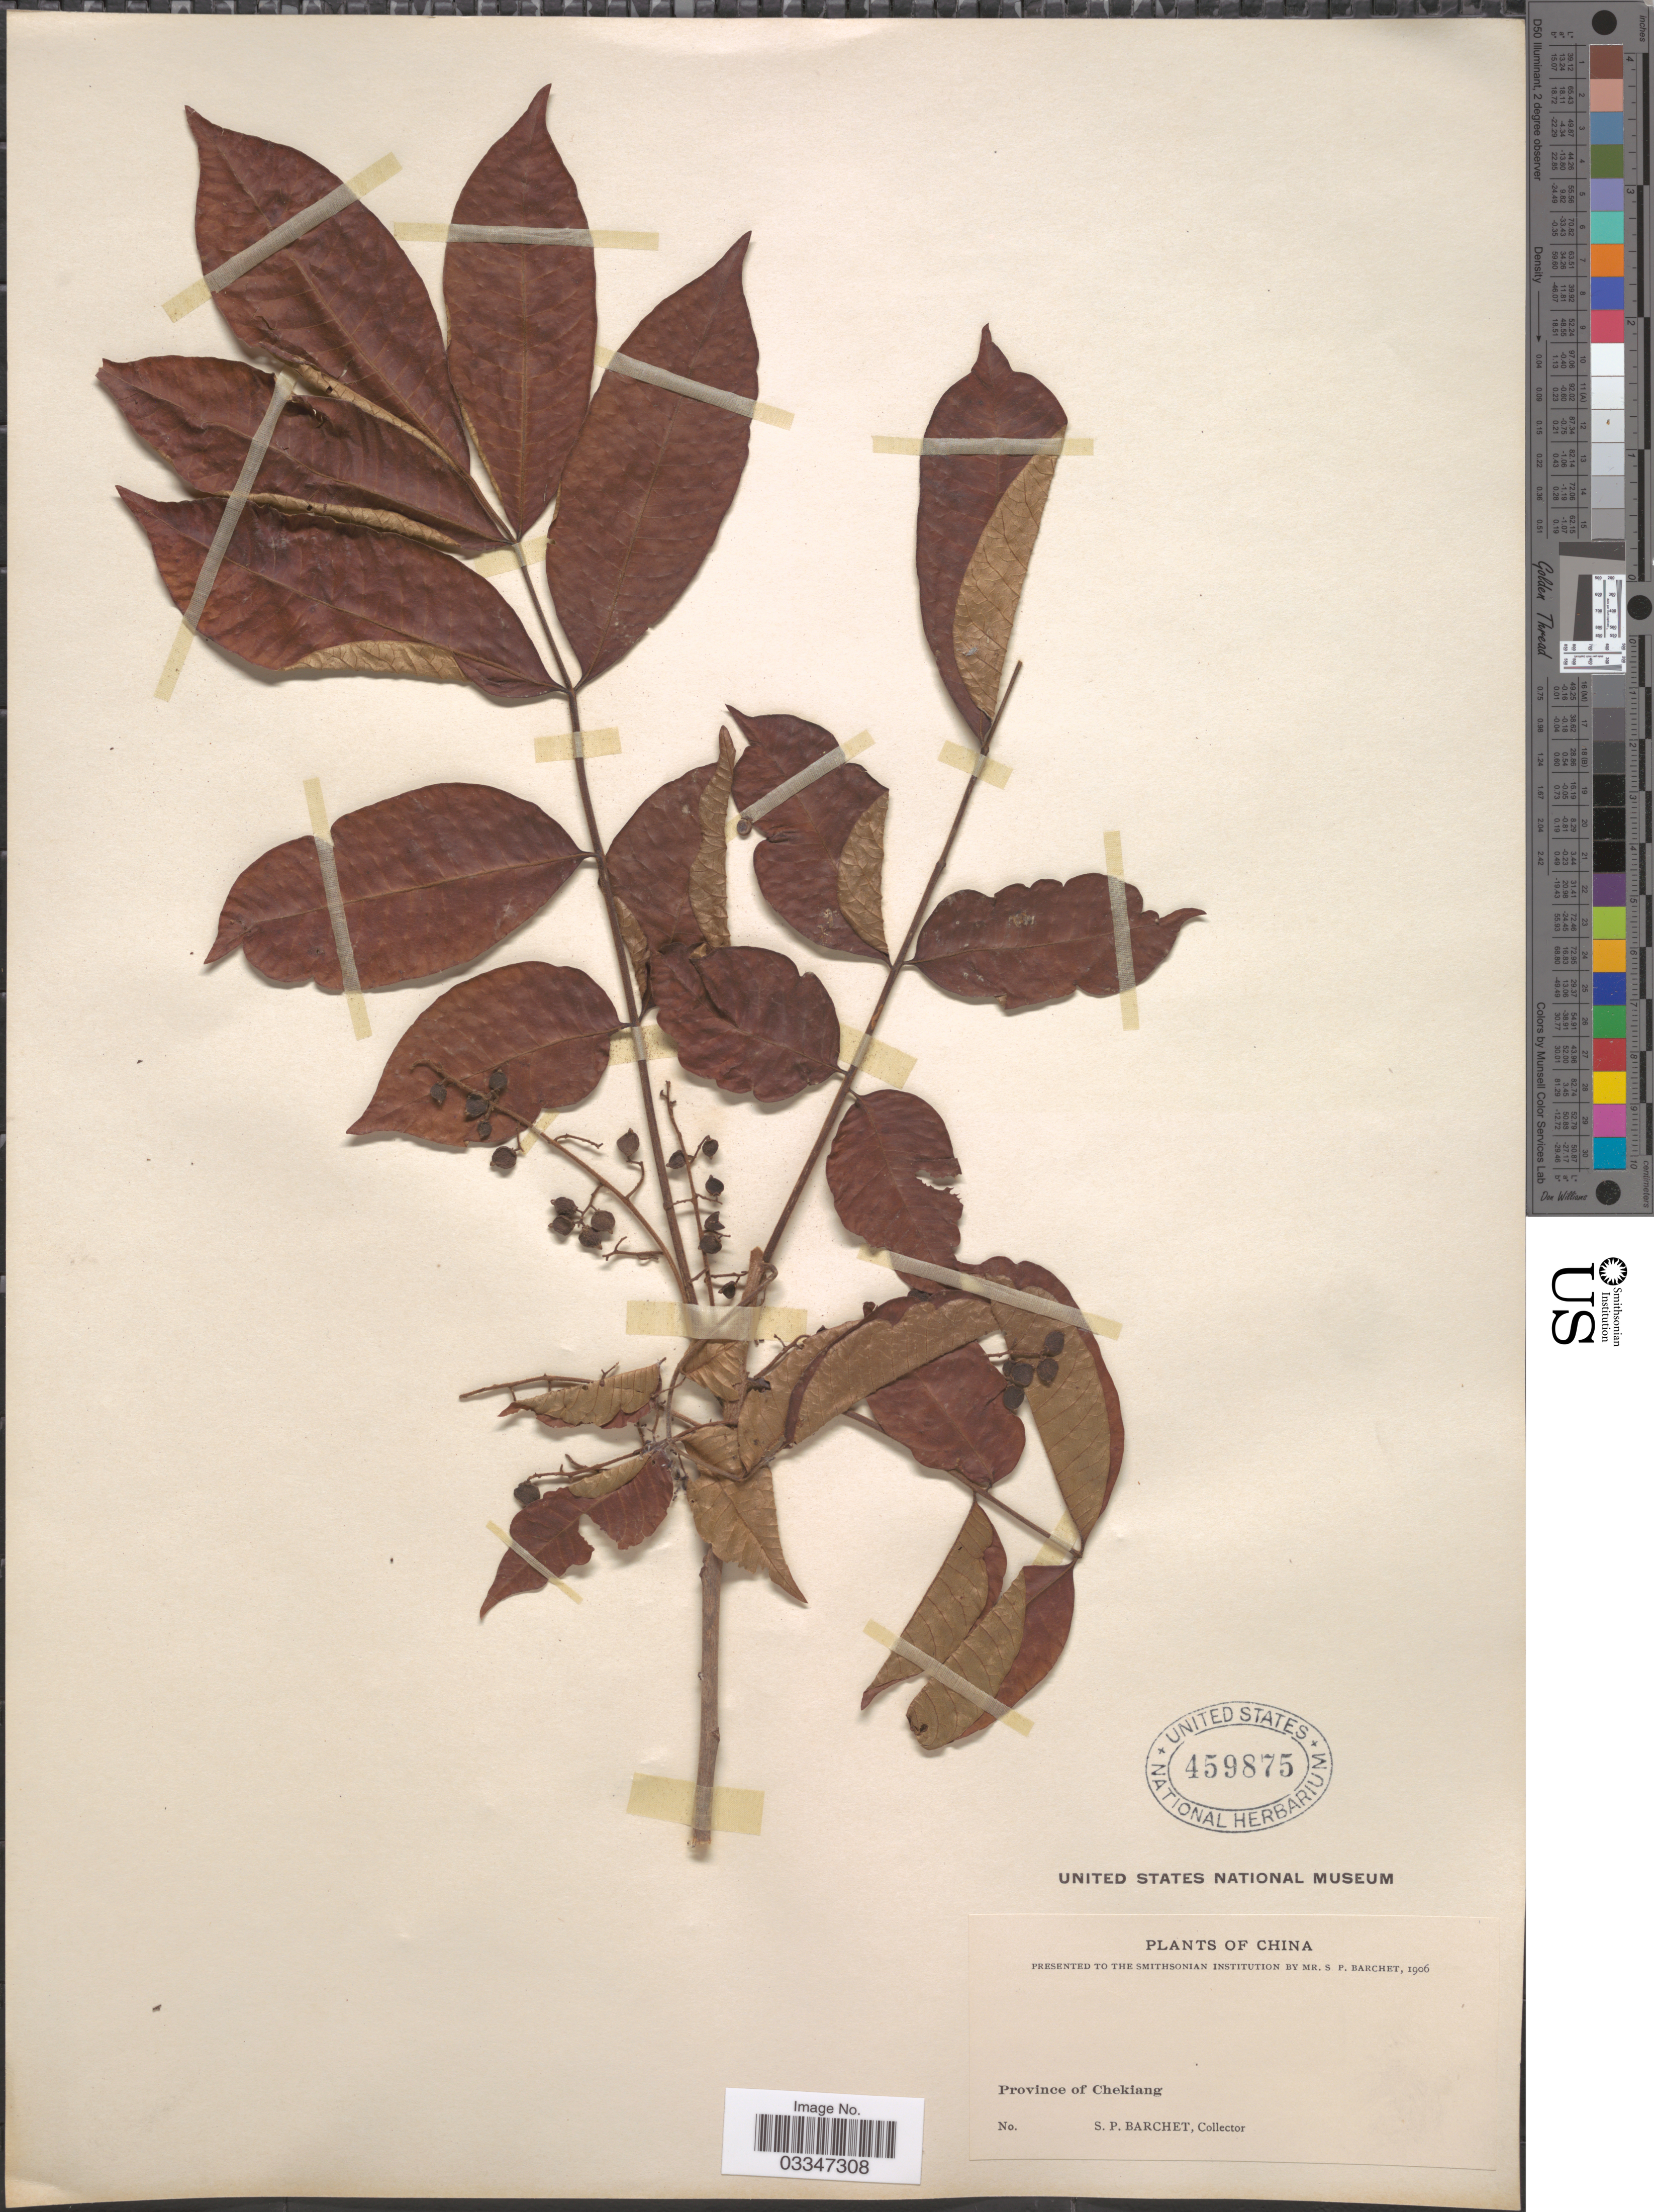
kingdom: Plantae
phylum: Tracheophyta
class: Magnoliopsida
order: Sapindales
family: Anacardiaceae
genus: Rhus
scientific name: Rhus sp.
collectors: S. P. Barchet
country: China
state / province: Zhejiang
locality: Province of Chekiang.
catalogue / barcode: US 459875